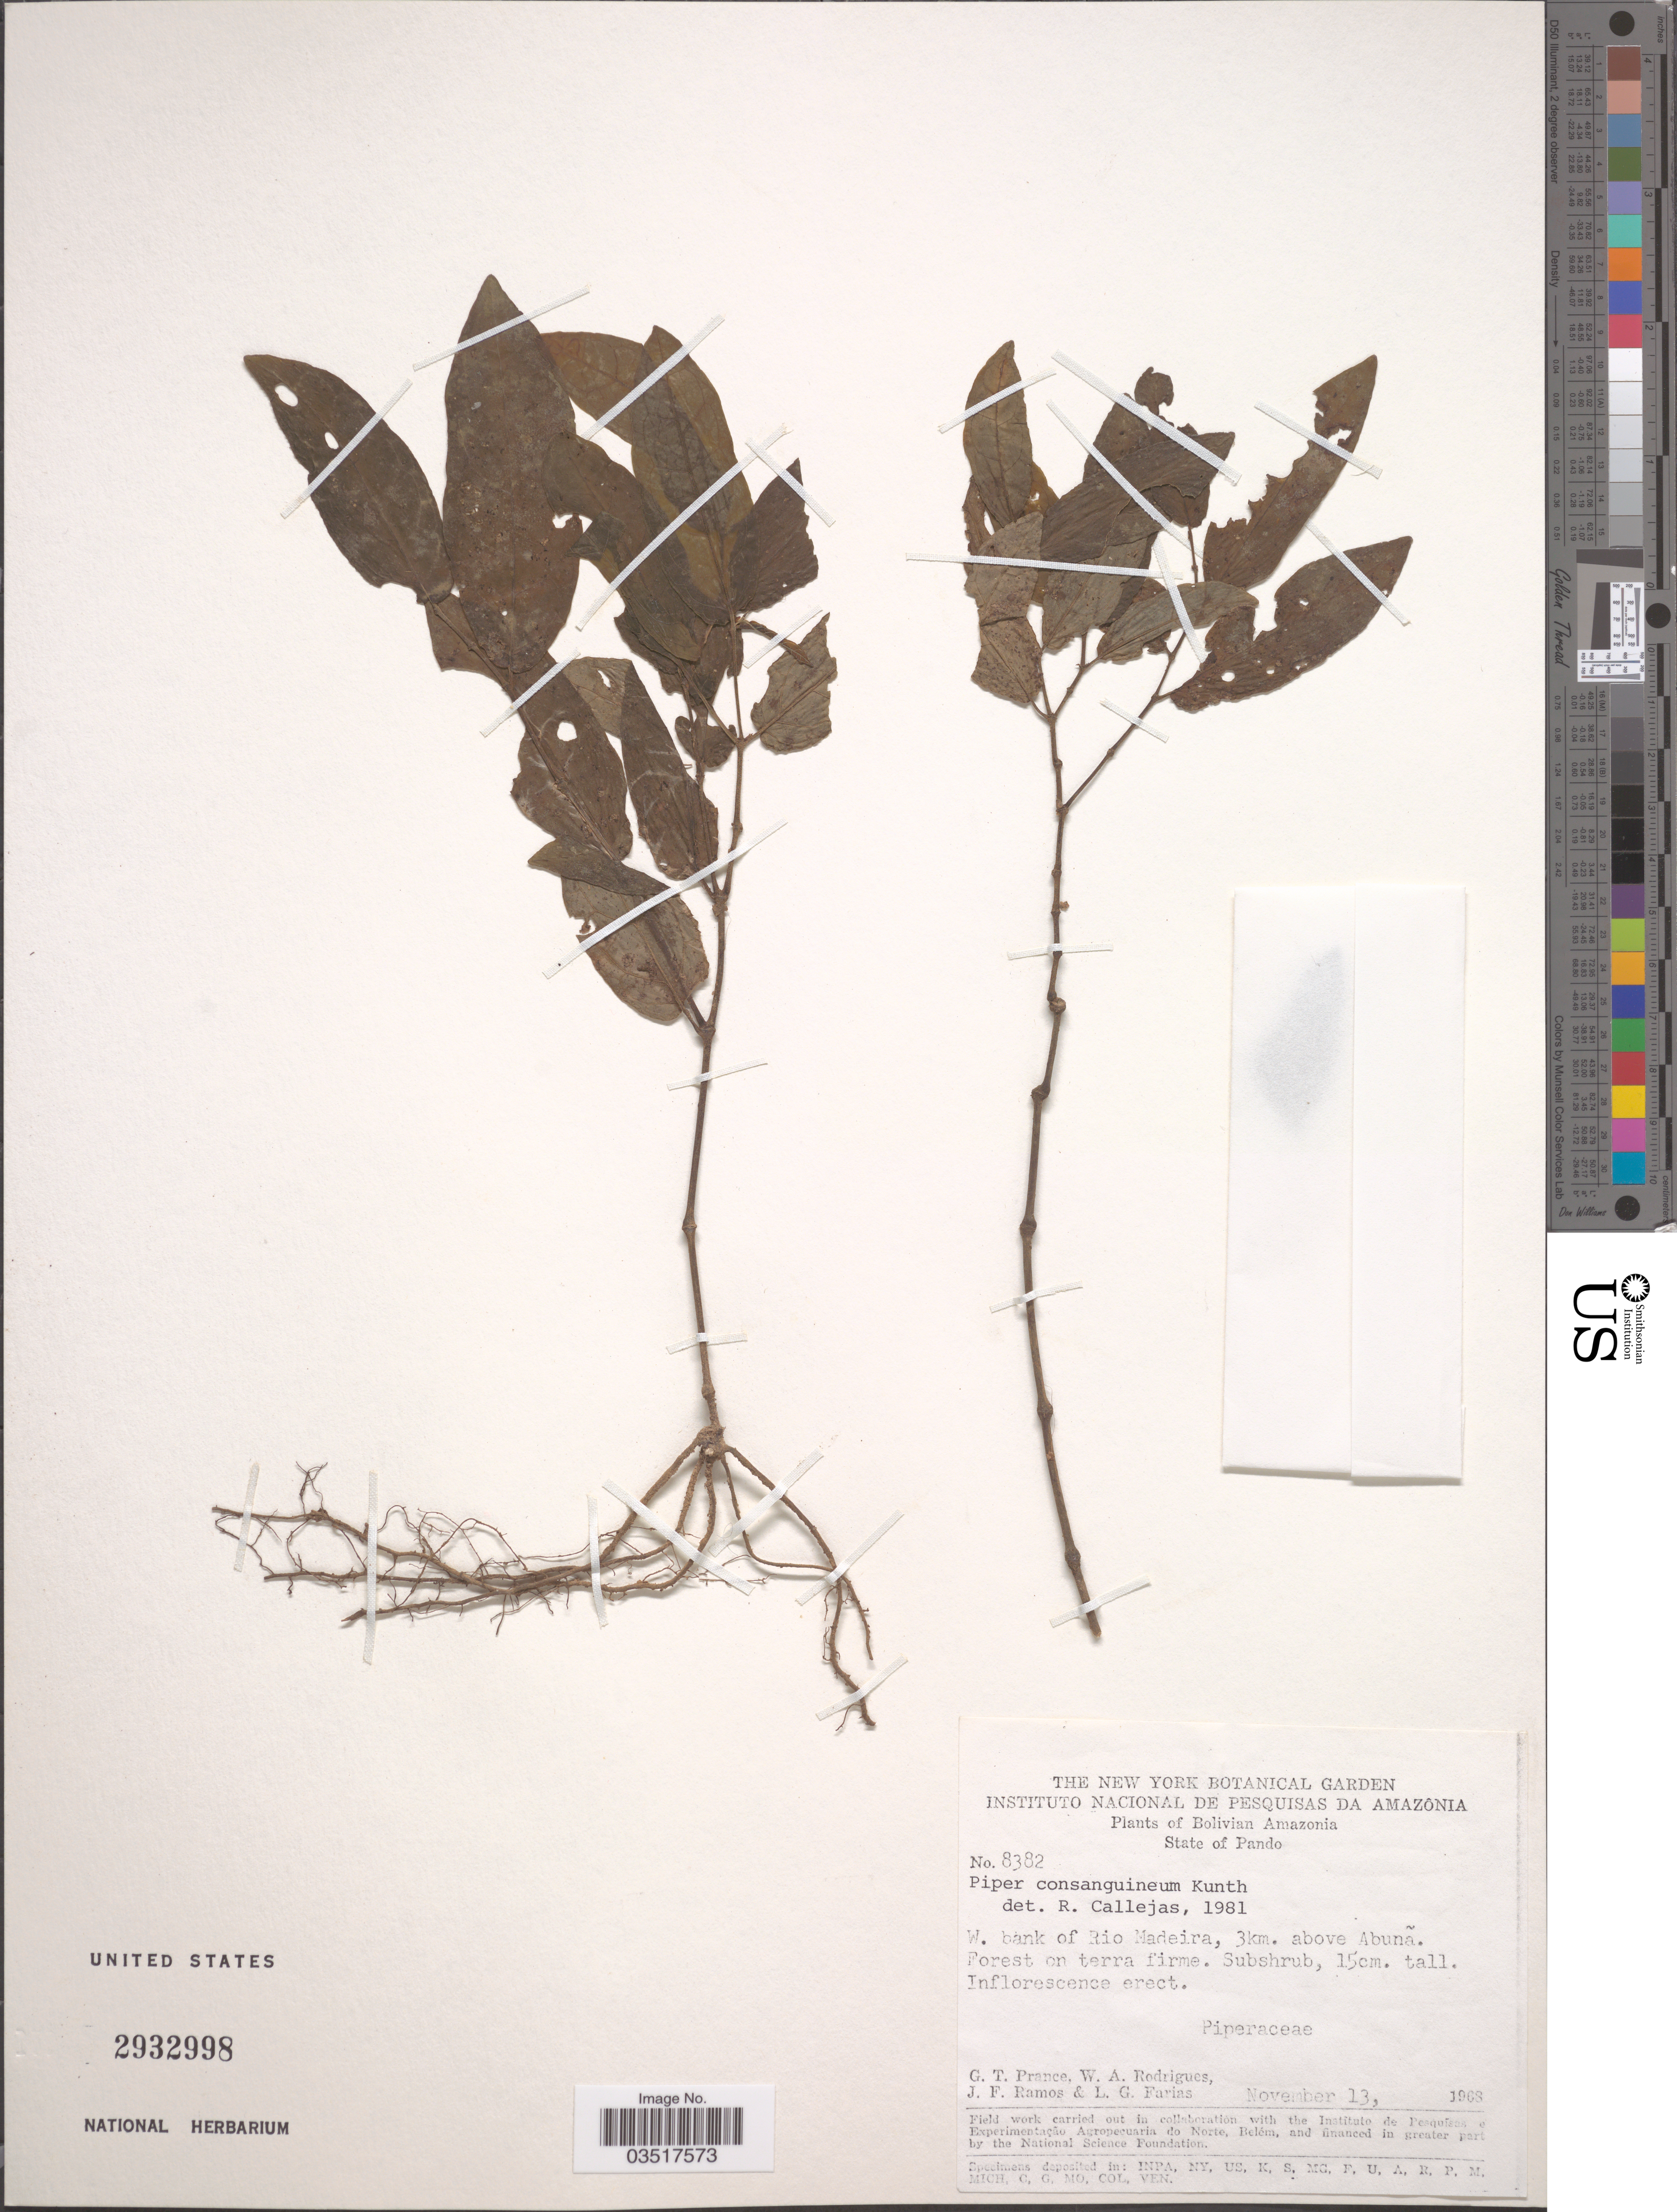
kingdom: Plantae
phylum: Tracheophyta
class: Magnoliopsida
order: Piperales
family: Piperaceae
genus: Piper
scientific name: Piper consanguineum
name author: Kunth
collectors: G. T. Prance, W. A. Rodrigues, J. F. Ramos & L. G. Farias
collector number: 8382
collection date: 1968-11-13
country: Bolivia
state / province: Pando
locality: Bolivian Amazonia. W. bank of Rio Madeira, 3km. above Abunã.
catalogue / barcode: US 2932998